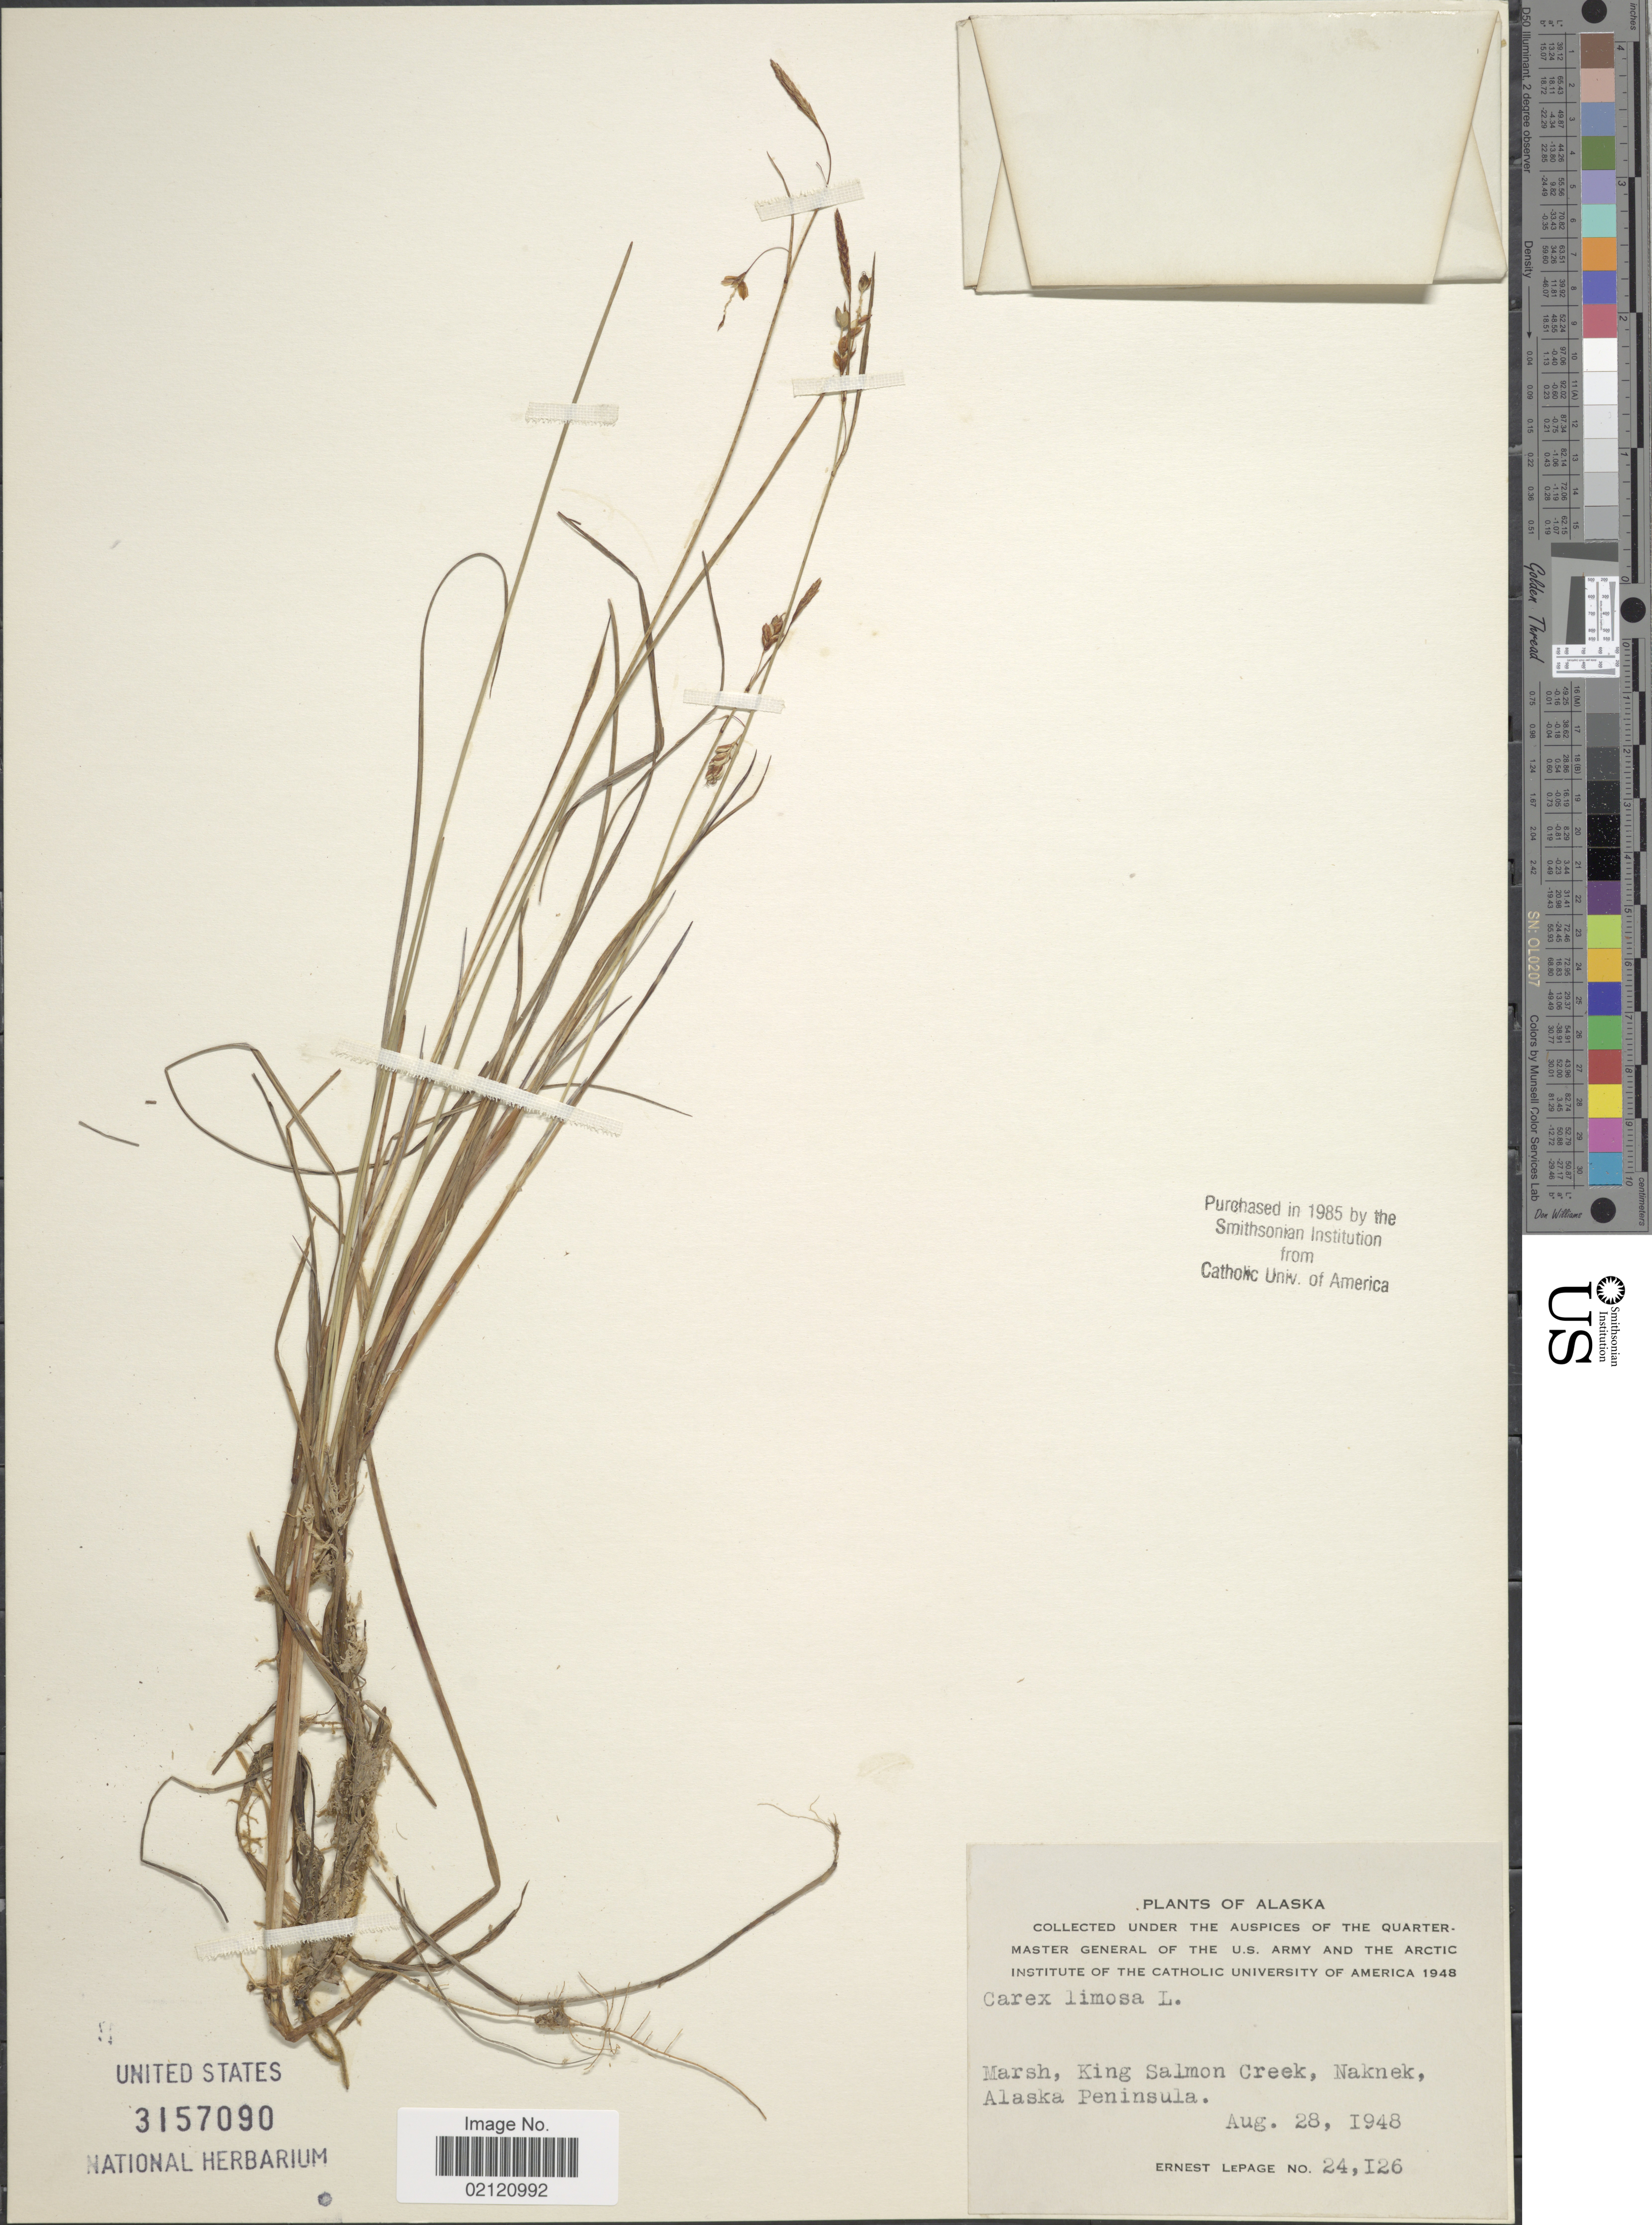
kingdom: Plantae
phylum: Tracheophyta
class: Liliopsida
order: Poales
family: Cyperaceae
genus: Carex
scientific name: Carex limosa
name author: L.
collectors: E. Lepage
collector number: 24126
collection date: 1948-08-28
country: United States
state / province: Alaska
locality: Marsh, King Salmon Creek, Naknek, Alaska Peninsula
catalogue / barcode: US 3157090